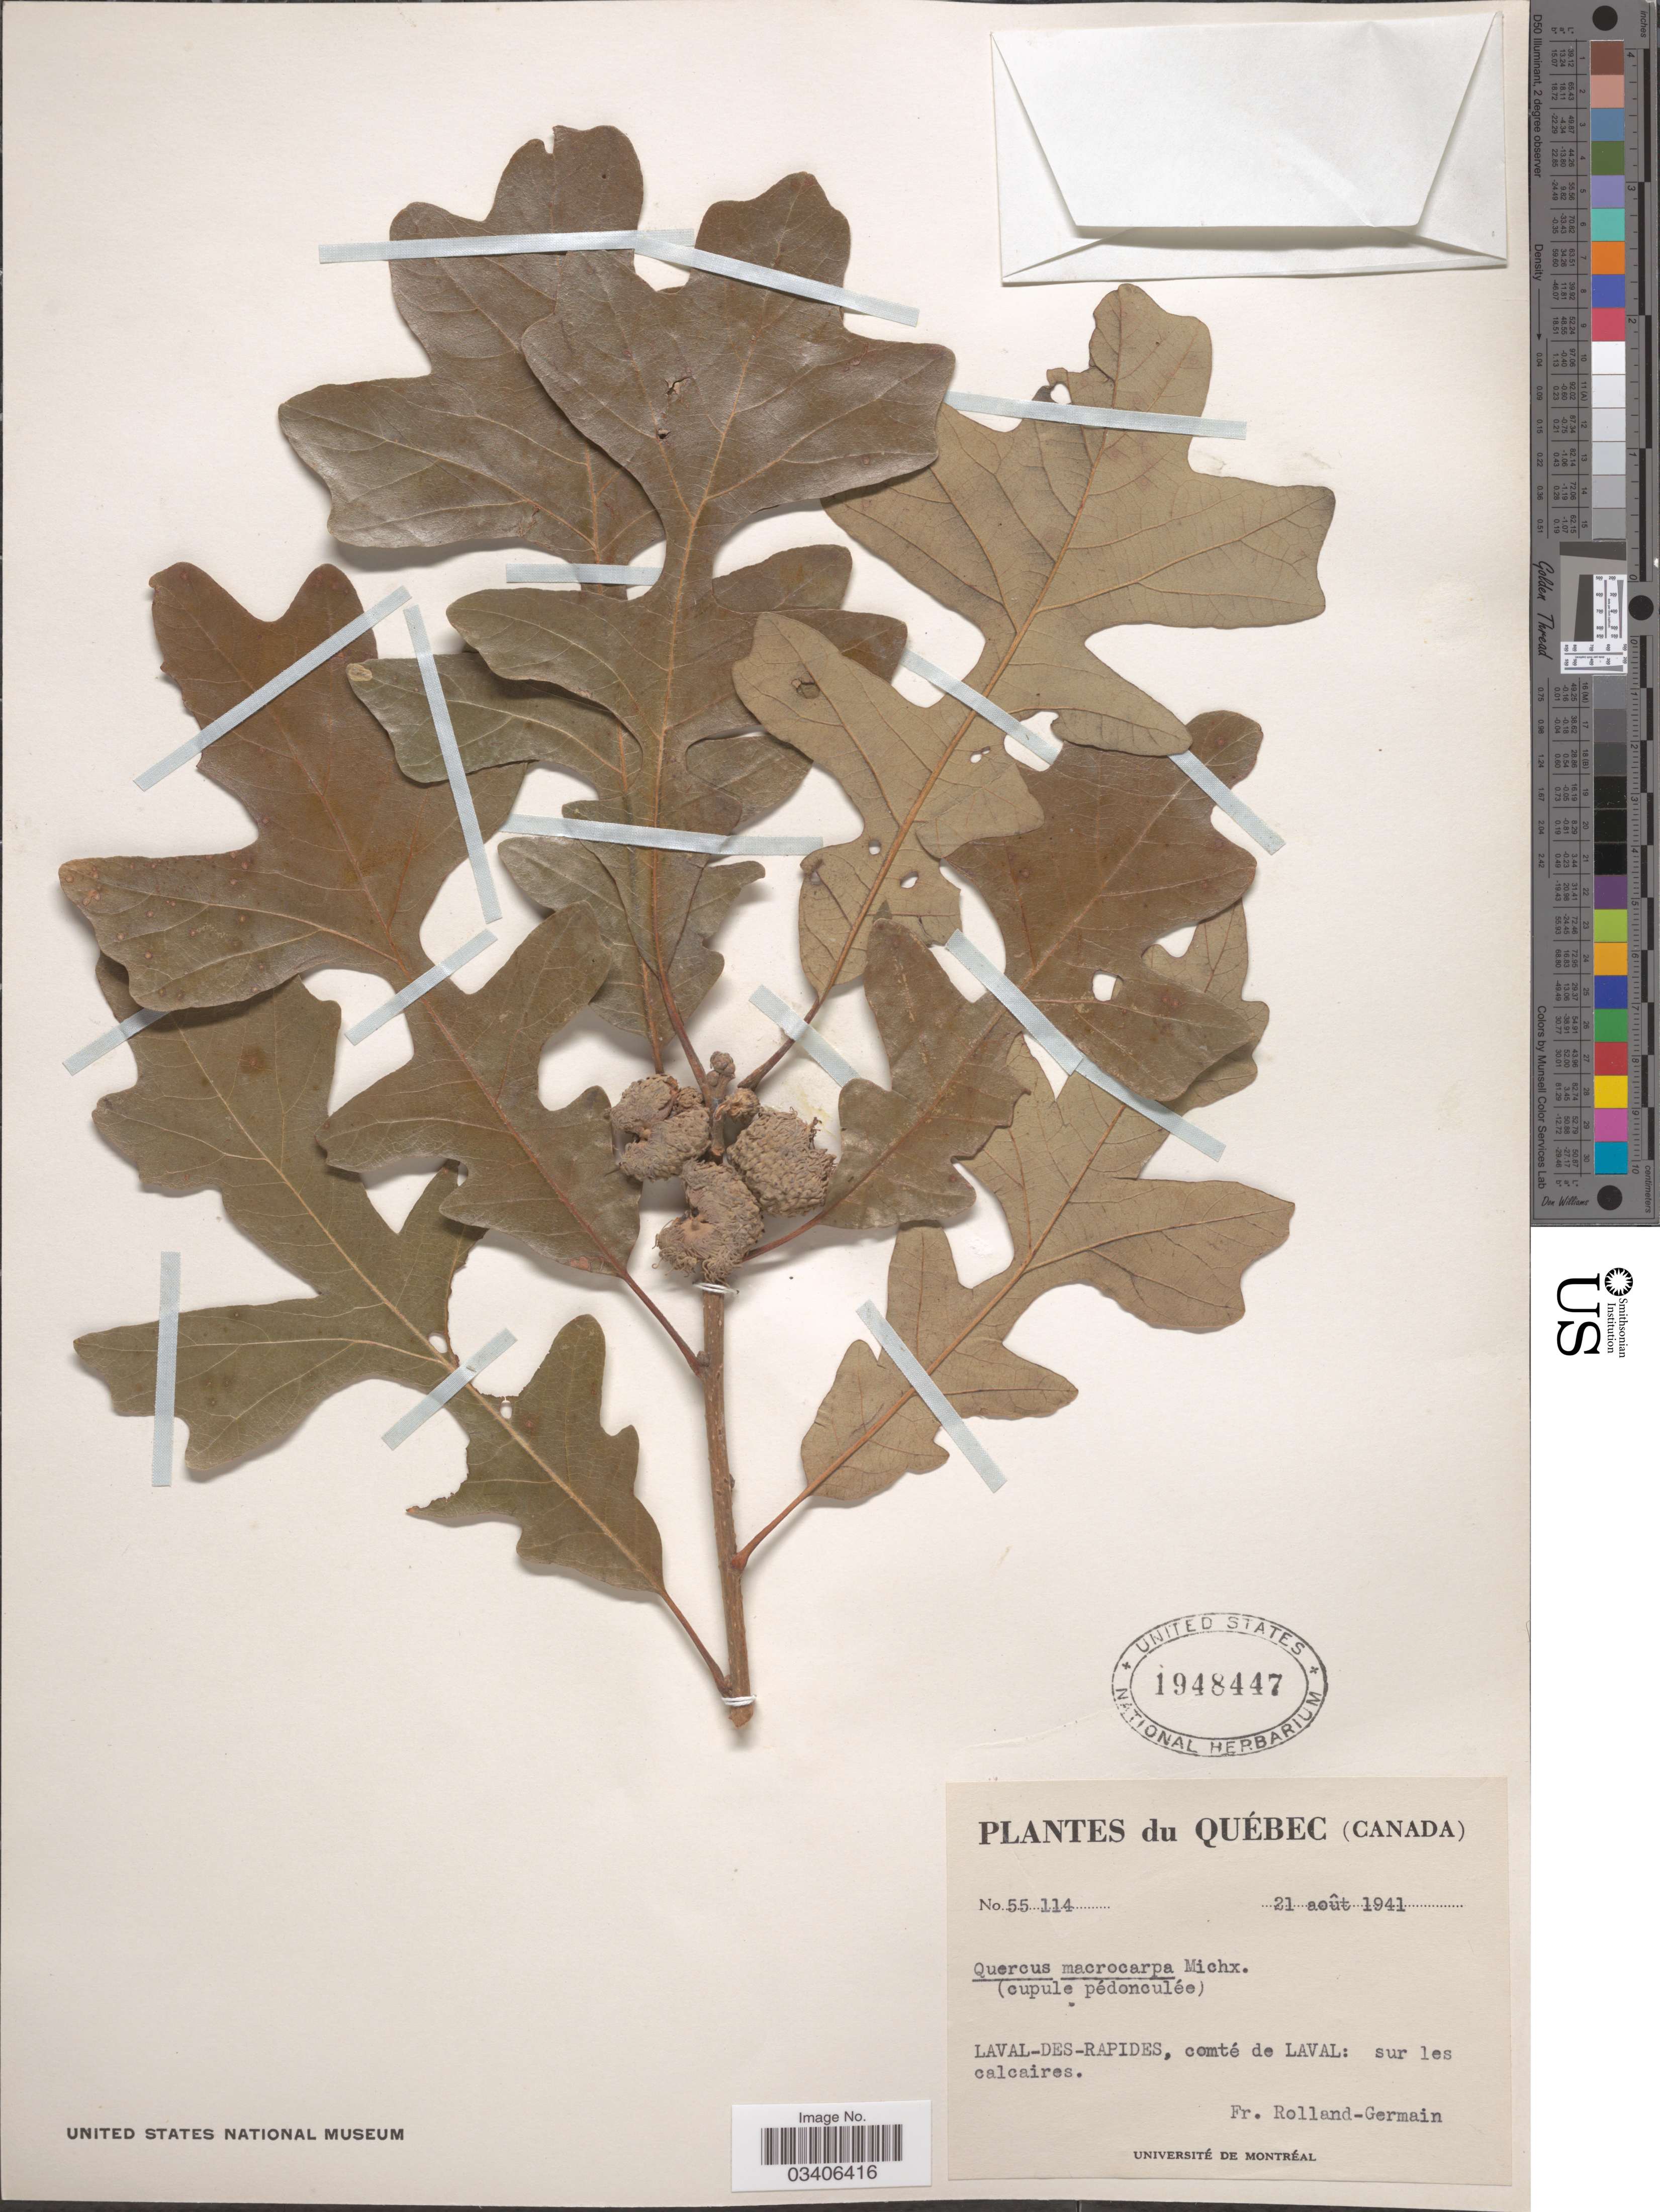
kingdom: Plantae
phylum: Tracheophyta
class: Magnoliopsida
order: Fagales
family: Fagaceae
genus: Quercus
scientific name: Quercus macrocarpa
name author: Michx.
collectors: Rolland-Germain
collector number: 55114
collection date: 1941-08-21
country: Canada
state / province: Quebec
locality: Laval-des-Rapides, comté de Laval: sur les calcaires.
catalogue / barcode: US 1948447